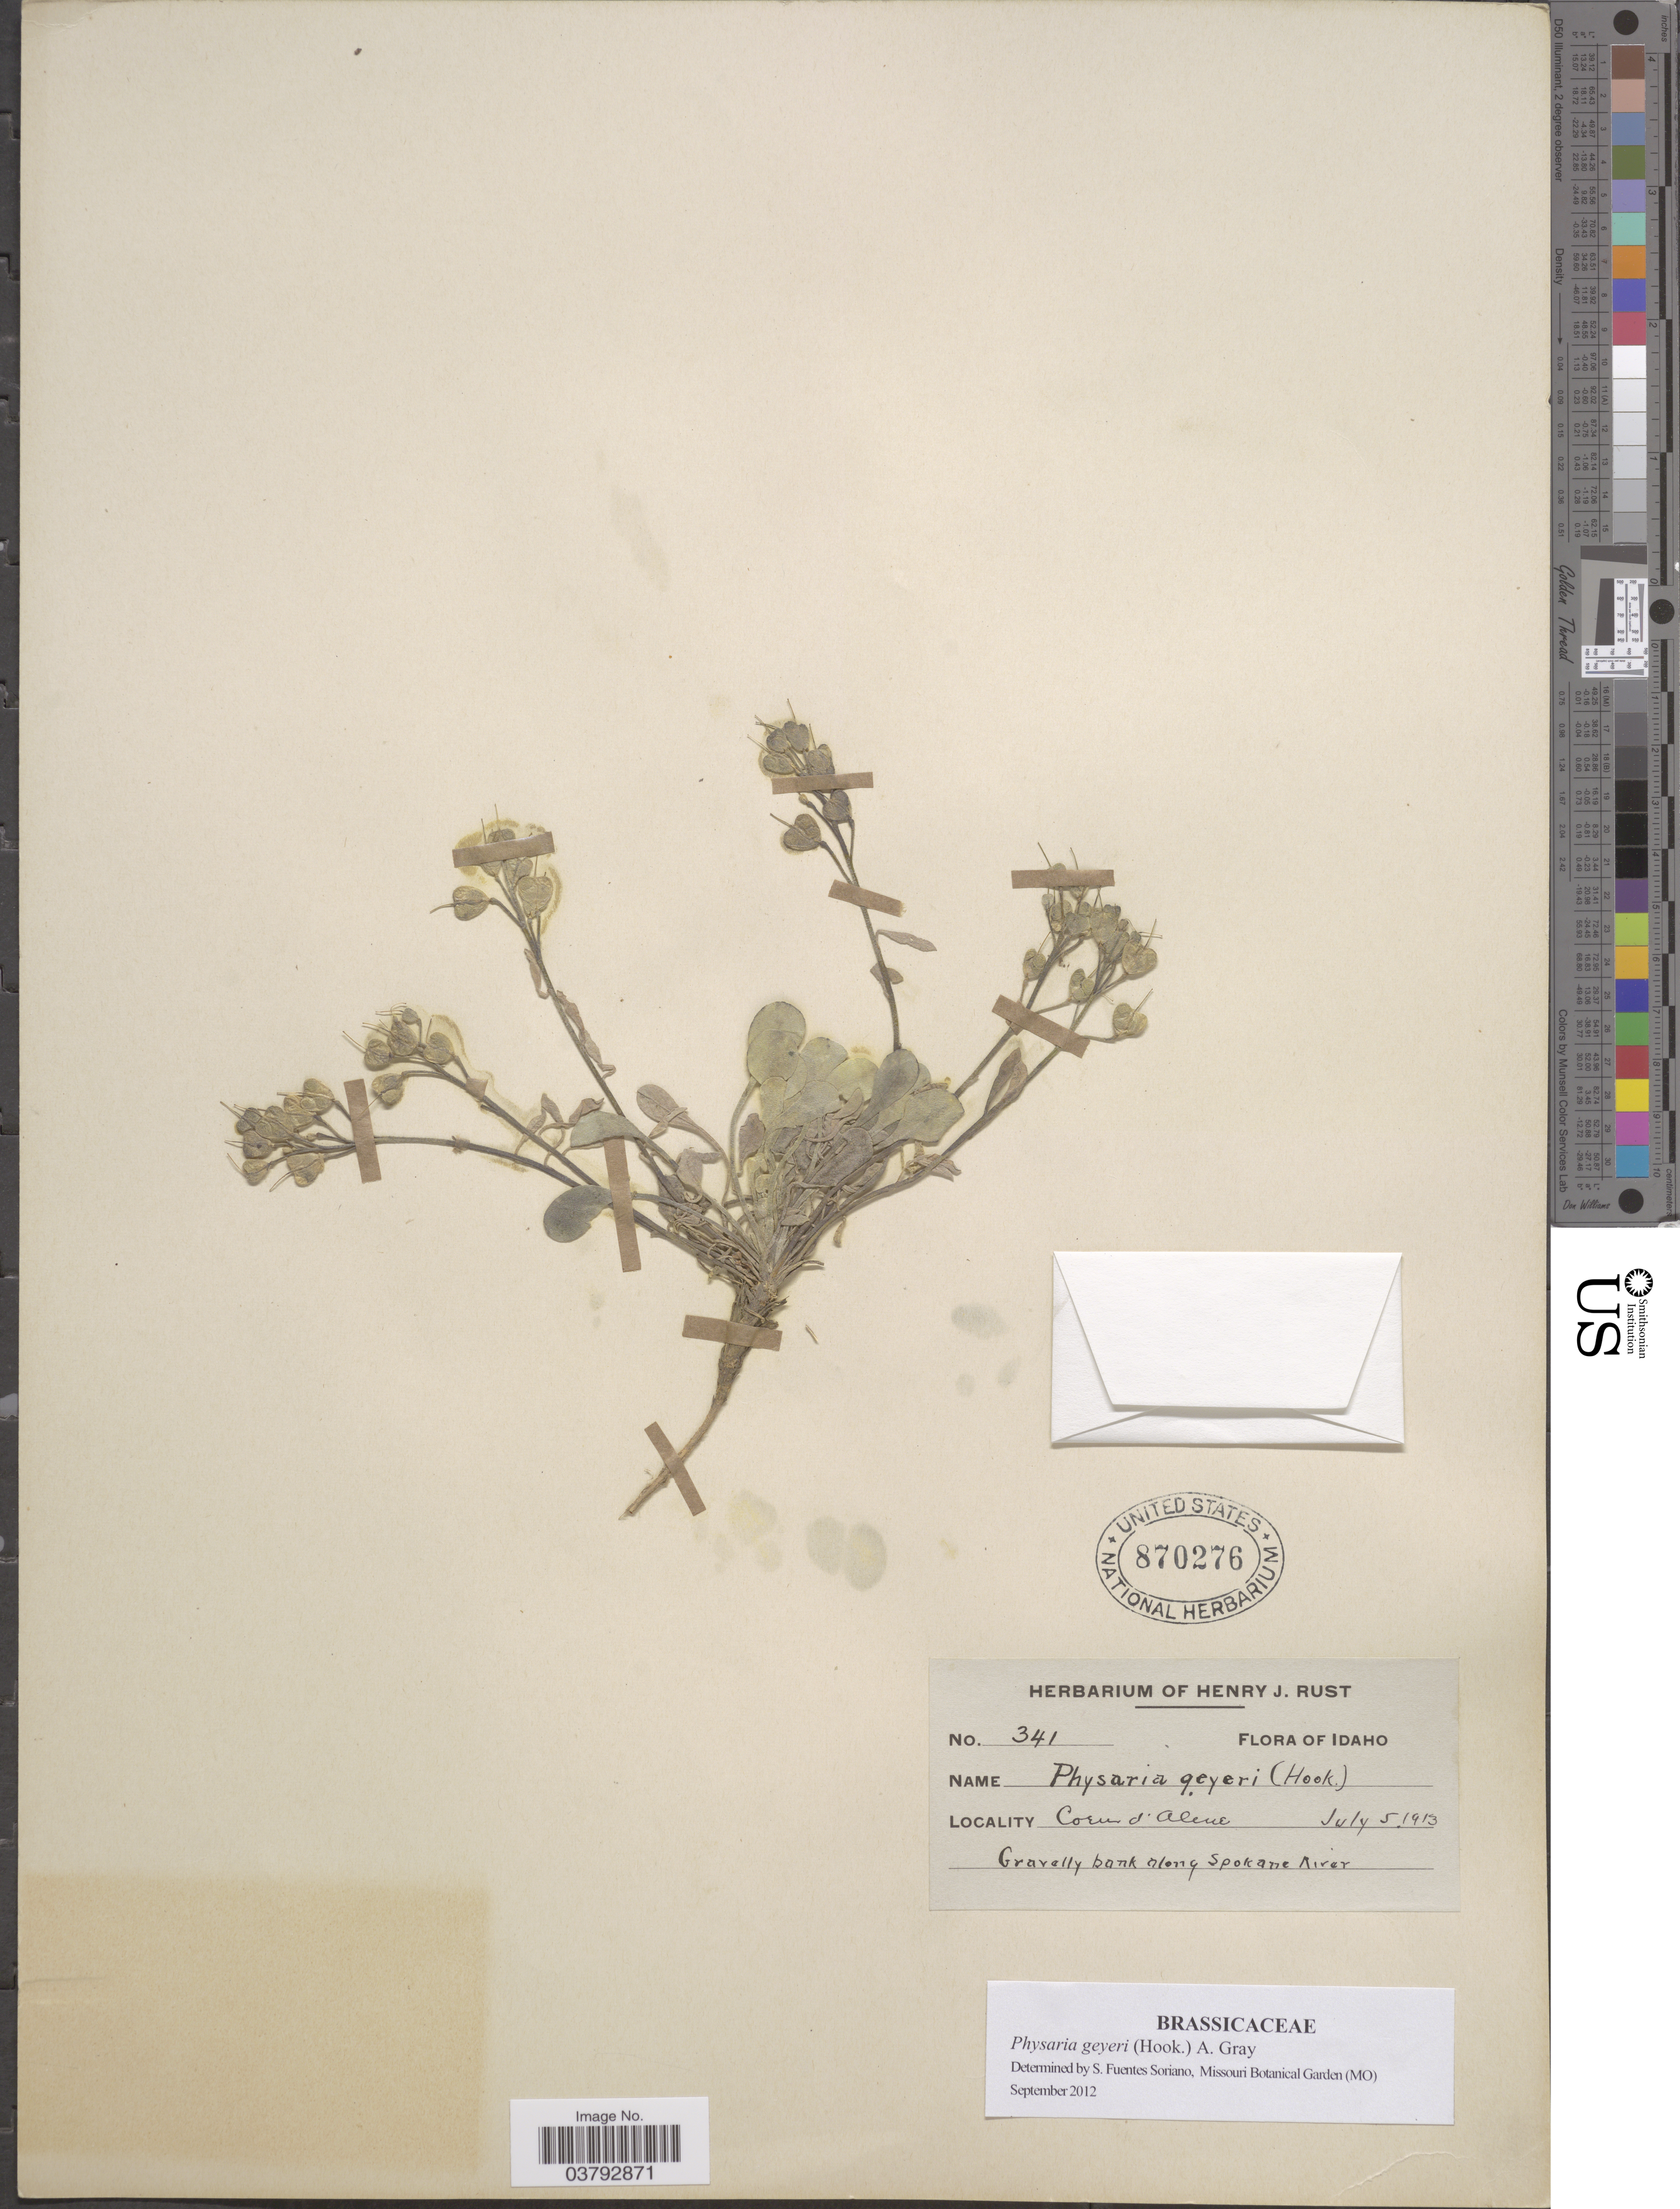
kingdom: Plantae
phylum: Tracheophyta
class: Magnoliopsida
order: Brassicales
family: Brassicaceae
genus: Physaria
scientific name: Physaria geyeri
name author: (Hook.) A. Gray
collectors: ex herb. Henry J. Rust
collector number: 341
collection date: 1913-07-05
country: United States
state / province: Idaho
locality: Coeur d'Alene. Gravelly bank along Spokane River.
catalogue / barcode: US 870276